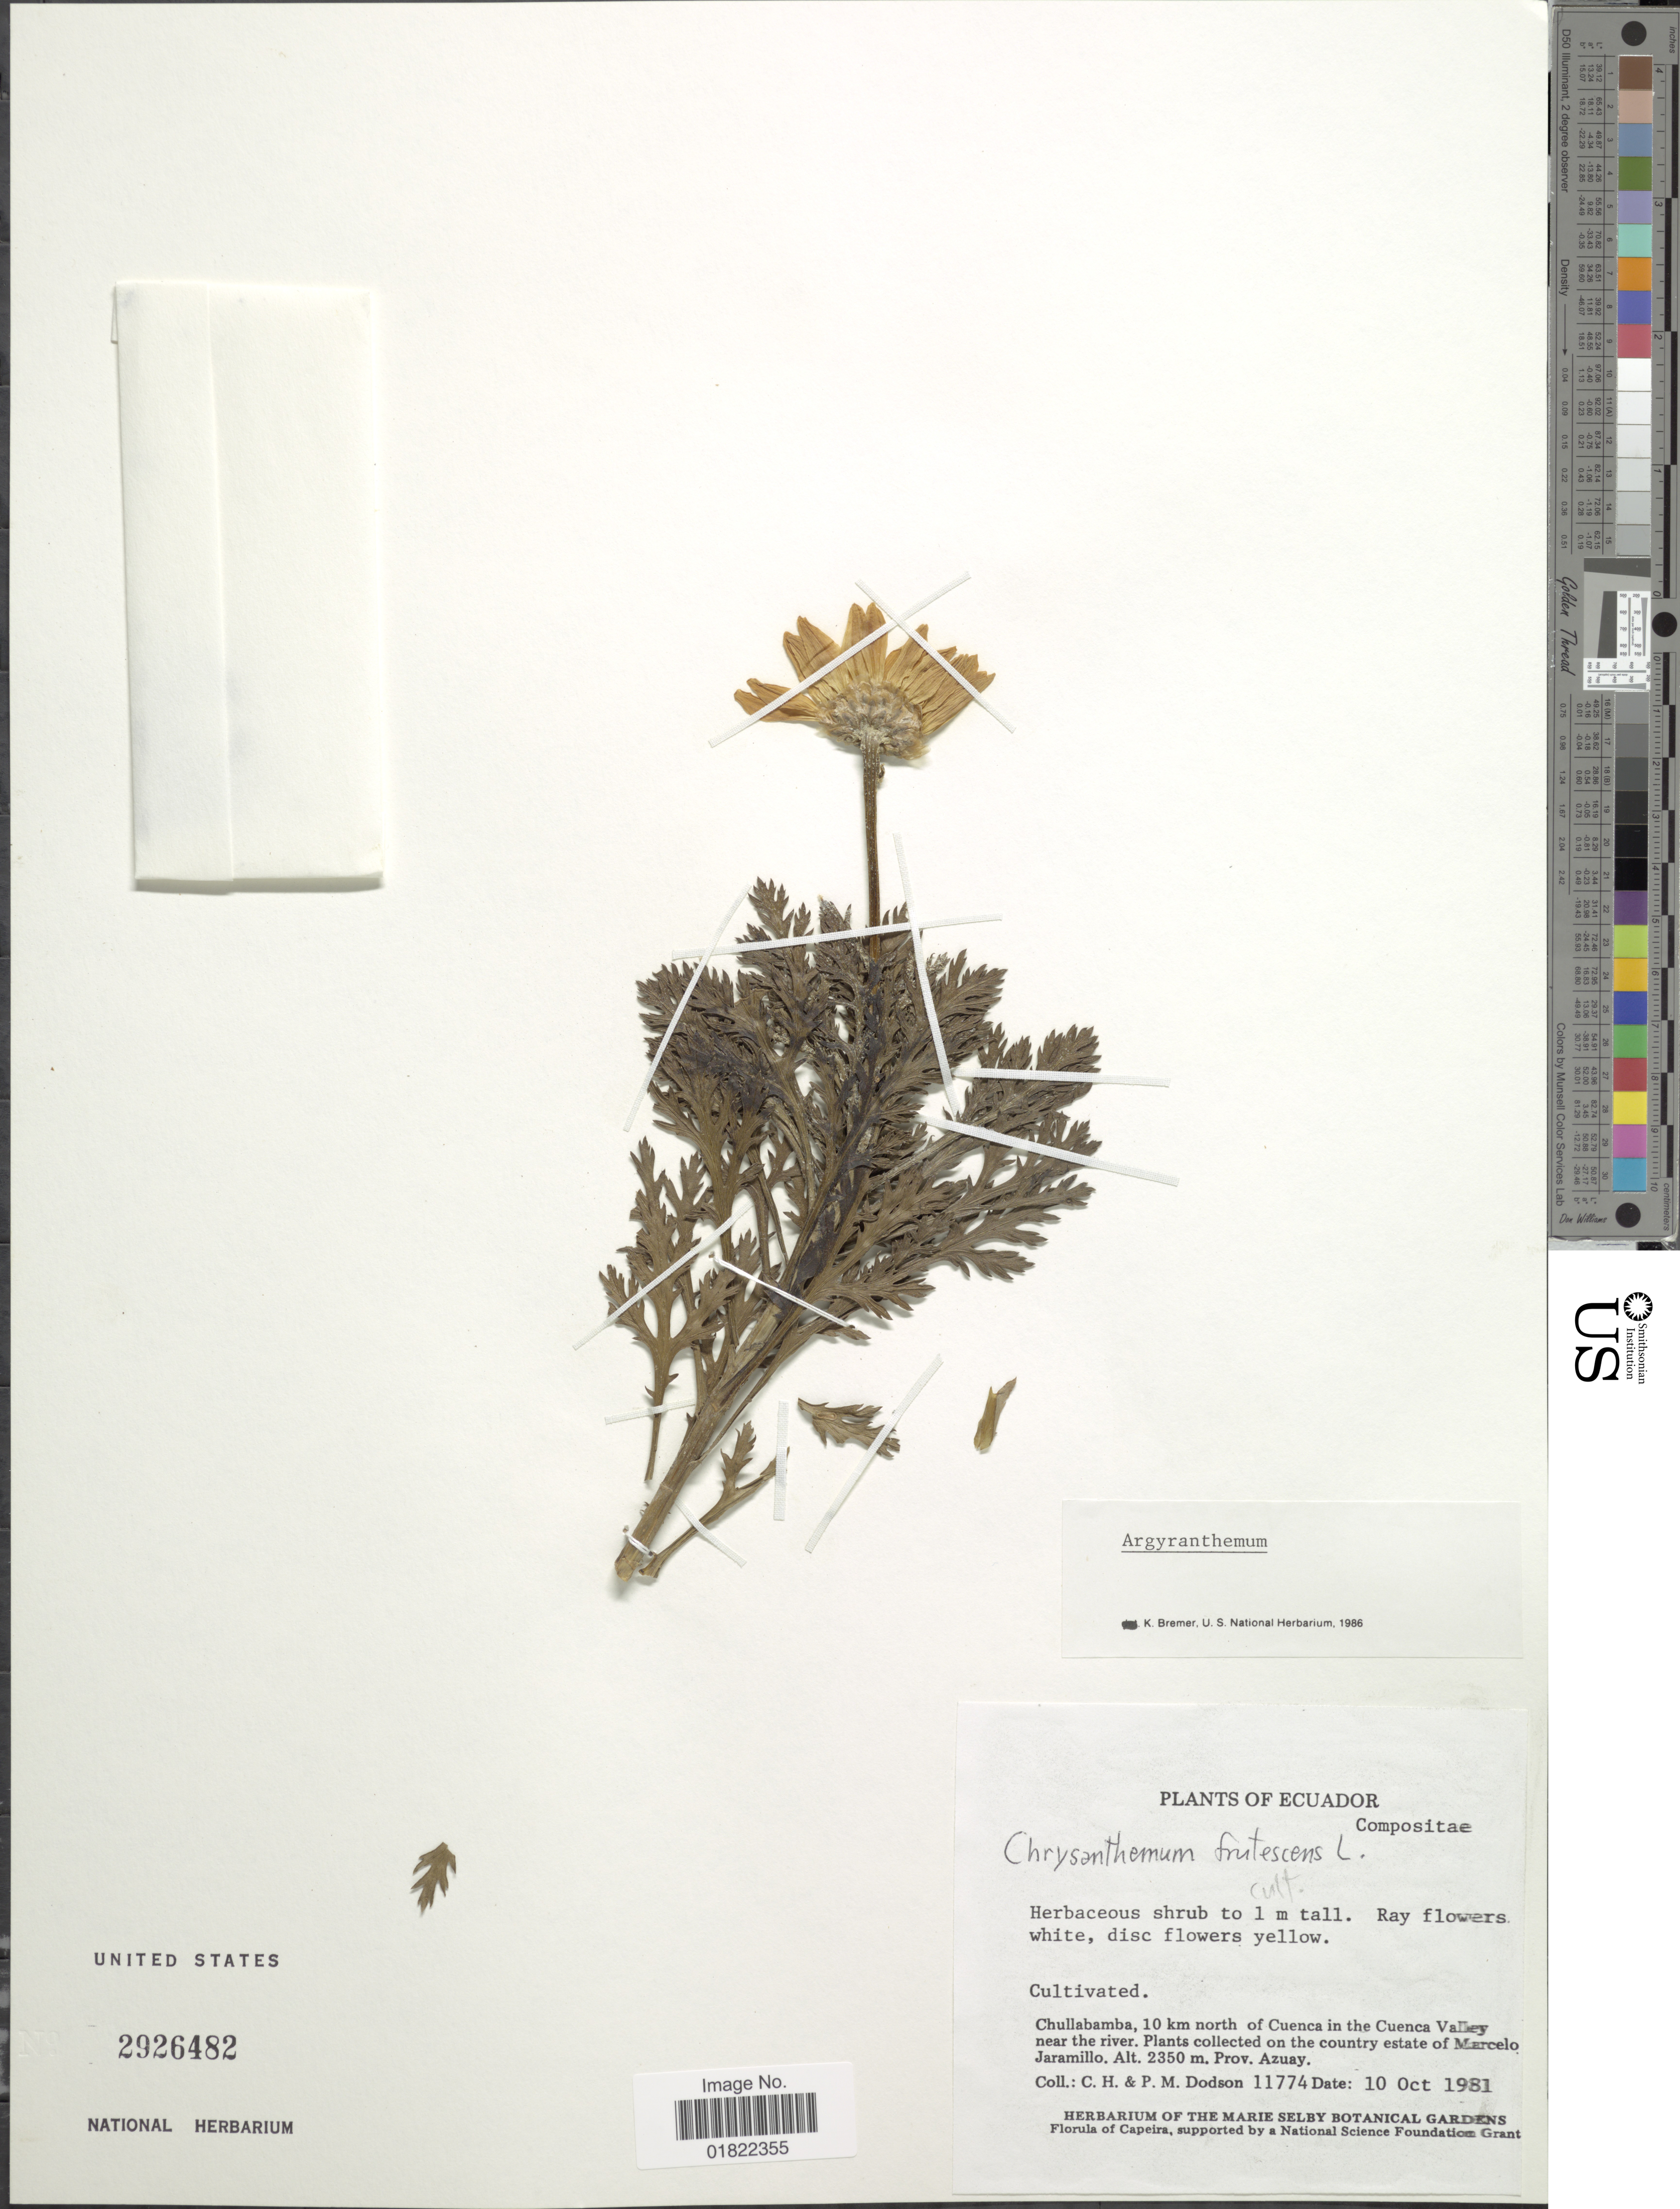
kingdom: Plantae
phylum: Tracheophyta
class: Magnoliopsida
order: Asterales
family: Asteraceae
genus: Argyranthemum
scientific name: Argyranthemum frutescens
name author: L.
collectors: C. H. Dodson & P. M. Dodson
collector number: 11774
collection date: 1981-10-10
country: Ecuador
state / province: Azuay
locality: Chullabamba, 10 km north of Cuenca in the Cuenca Valley near the river, on the country estate of Marcelo Jaramillo , Prov. Azuay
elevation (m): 2350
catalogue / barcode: US 2926482